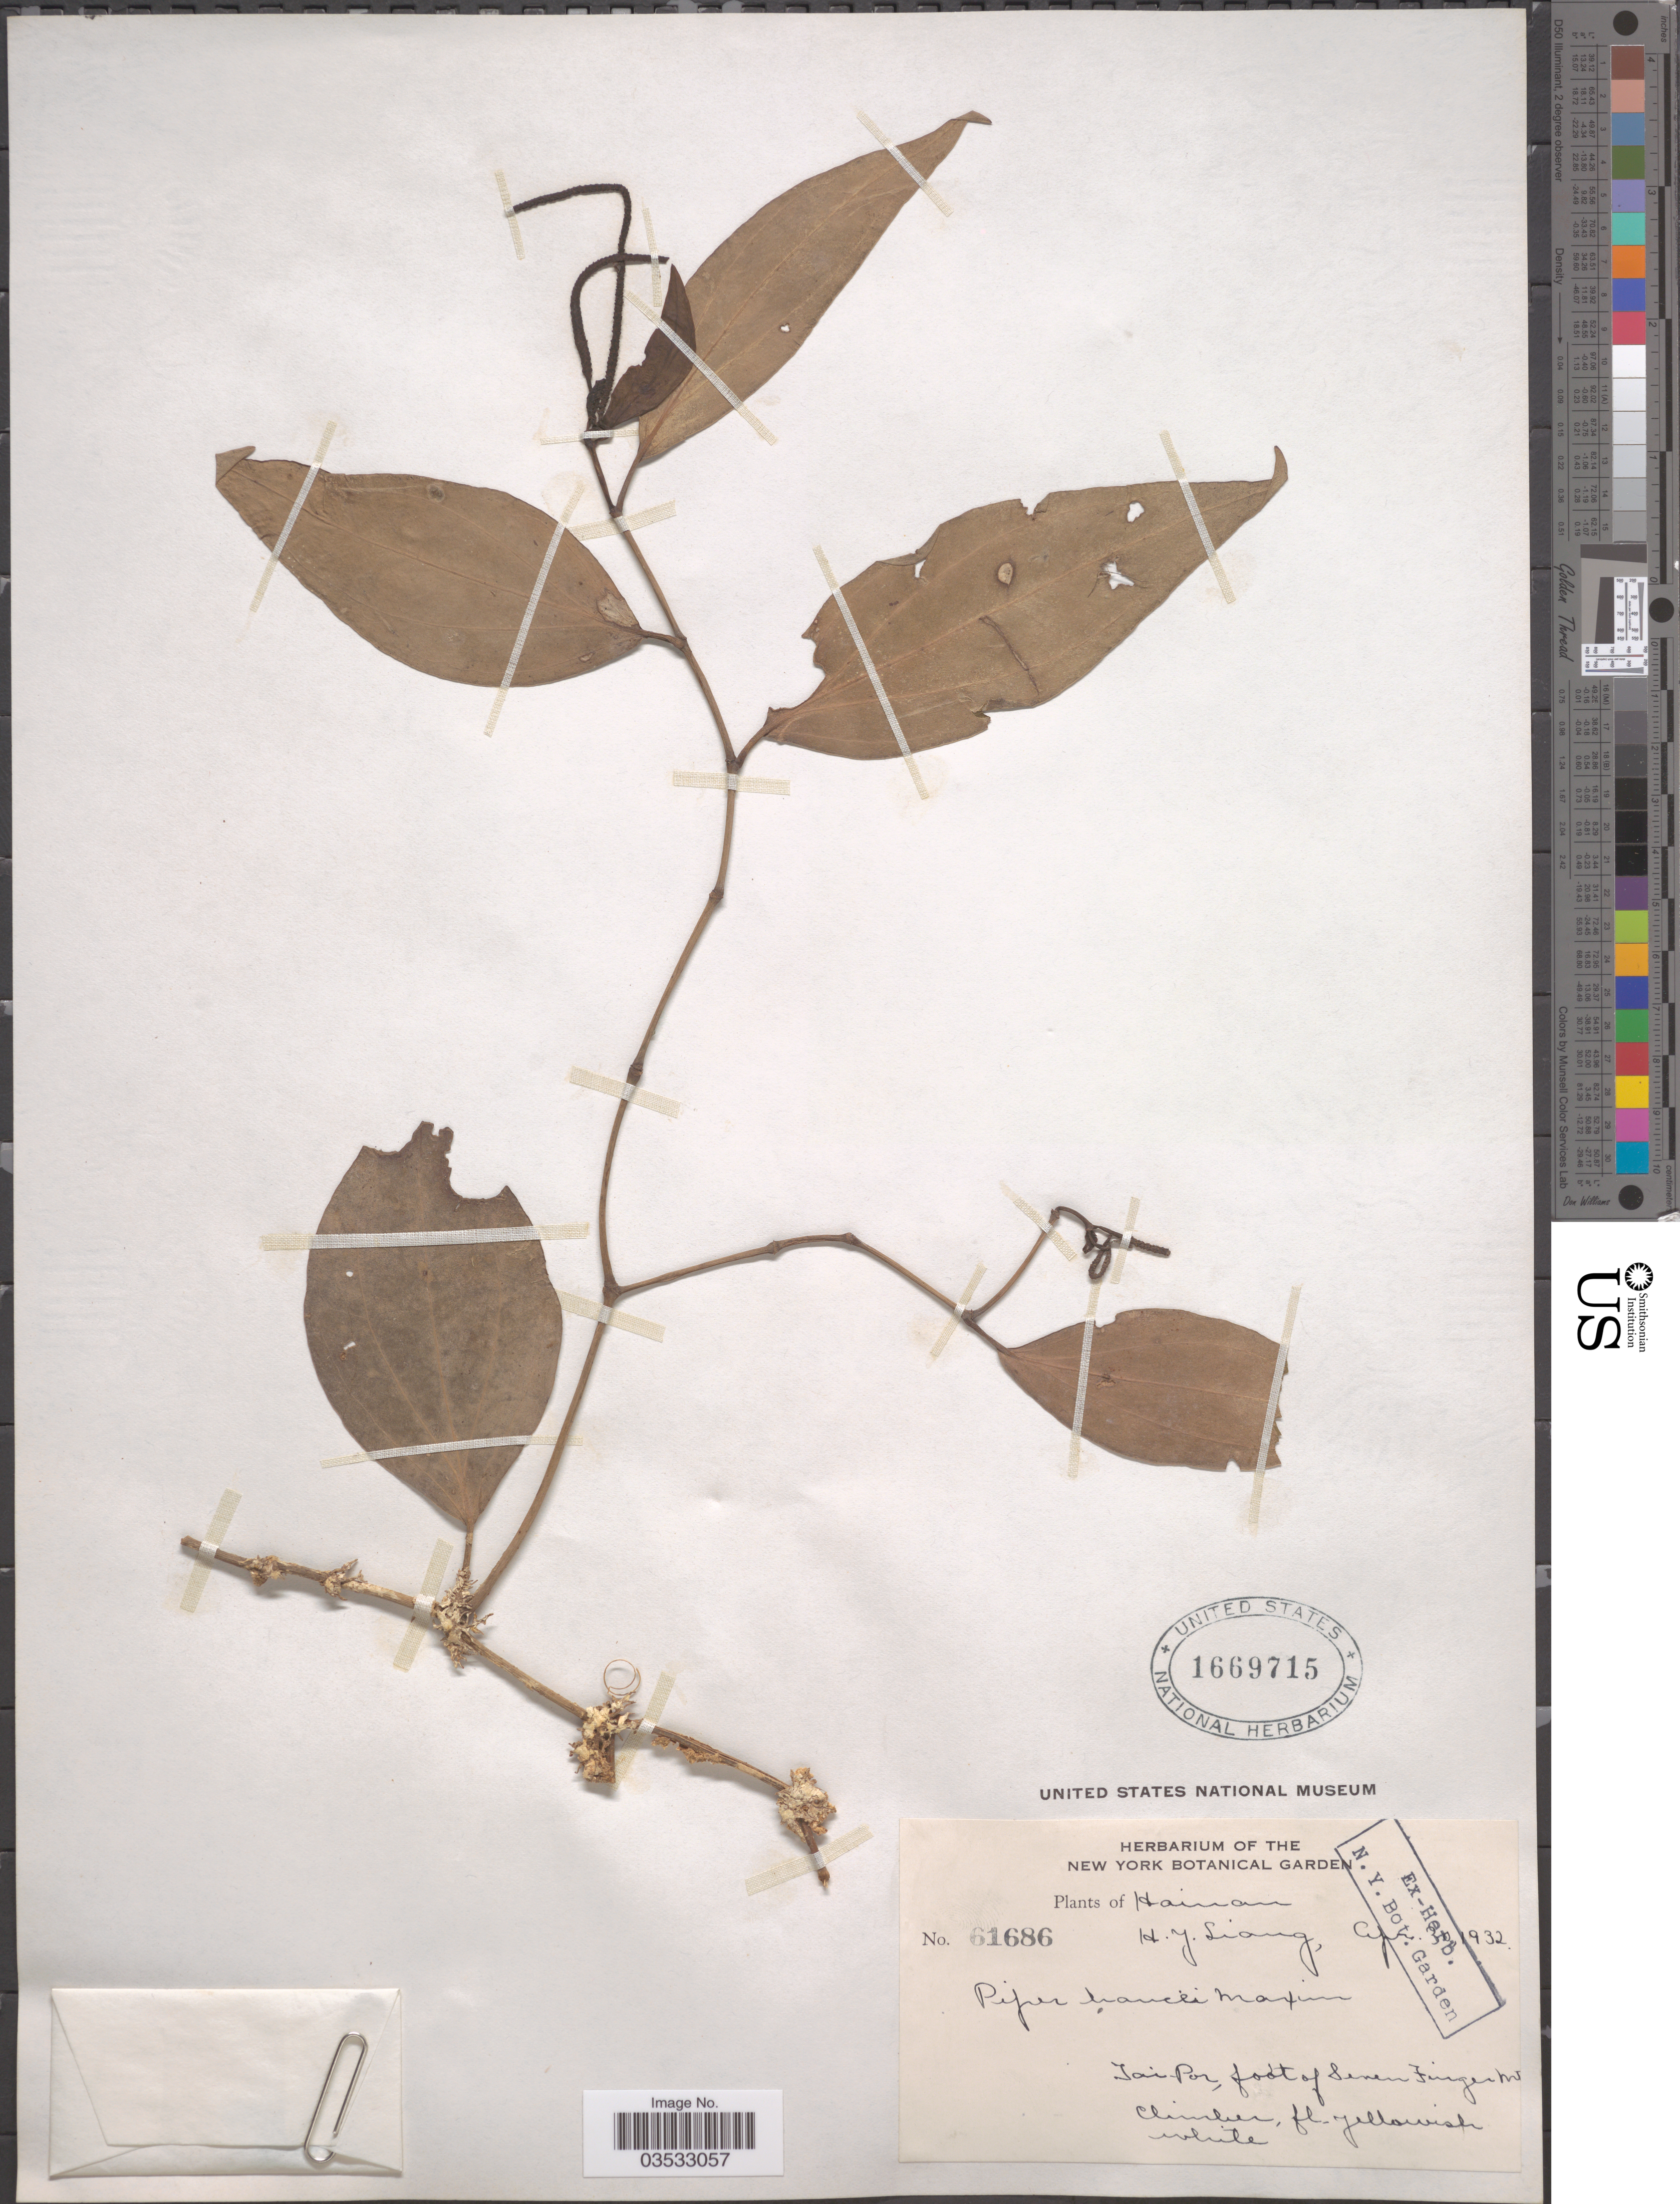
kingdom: Plantae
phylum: Tracheophyta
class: Magnoliopsida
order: Piperales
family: Piperaceae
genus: Piper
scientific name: Piper hancei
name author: Maxim.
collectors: H. Y. Liang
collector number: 61686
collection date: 1932-04-30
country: China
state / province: Hainan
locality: Tai Por, foot of Seven Finger Mt.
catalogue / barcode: US 1669715